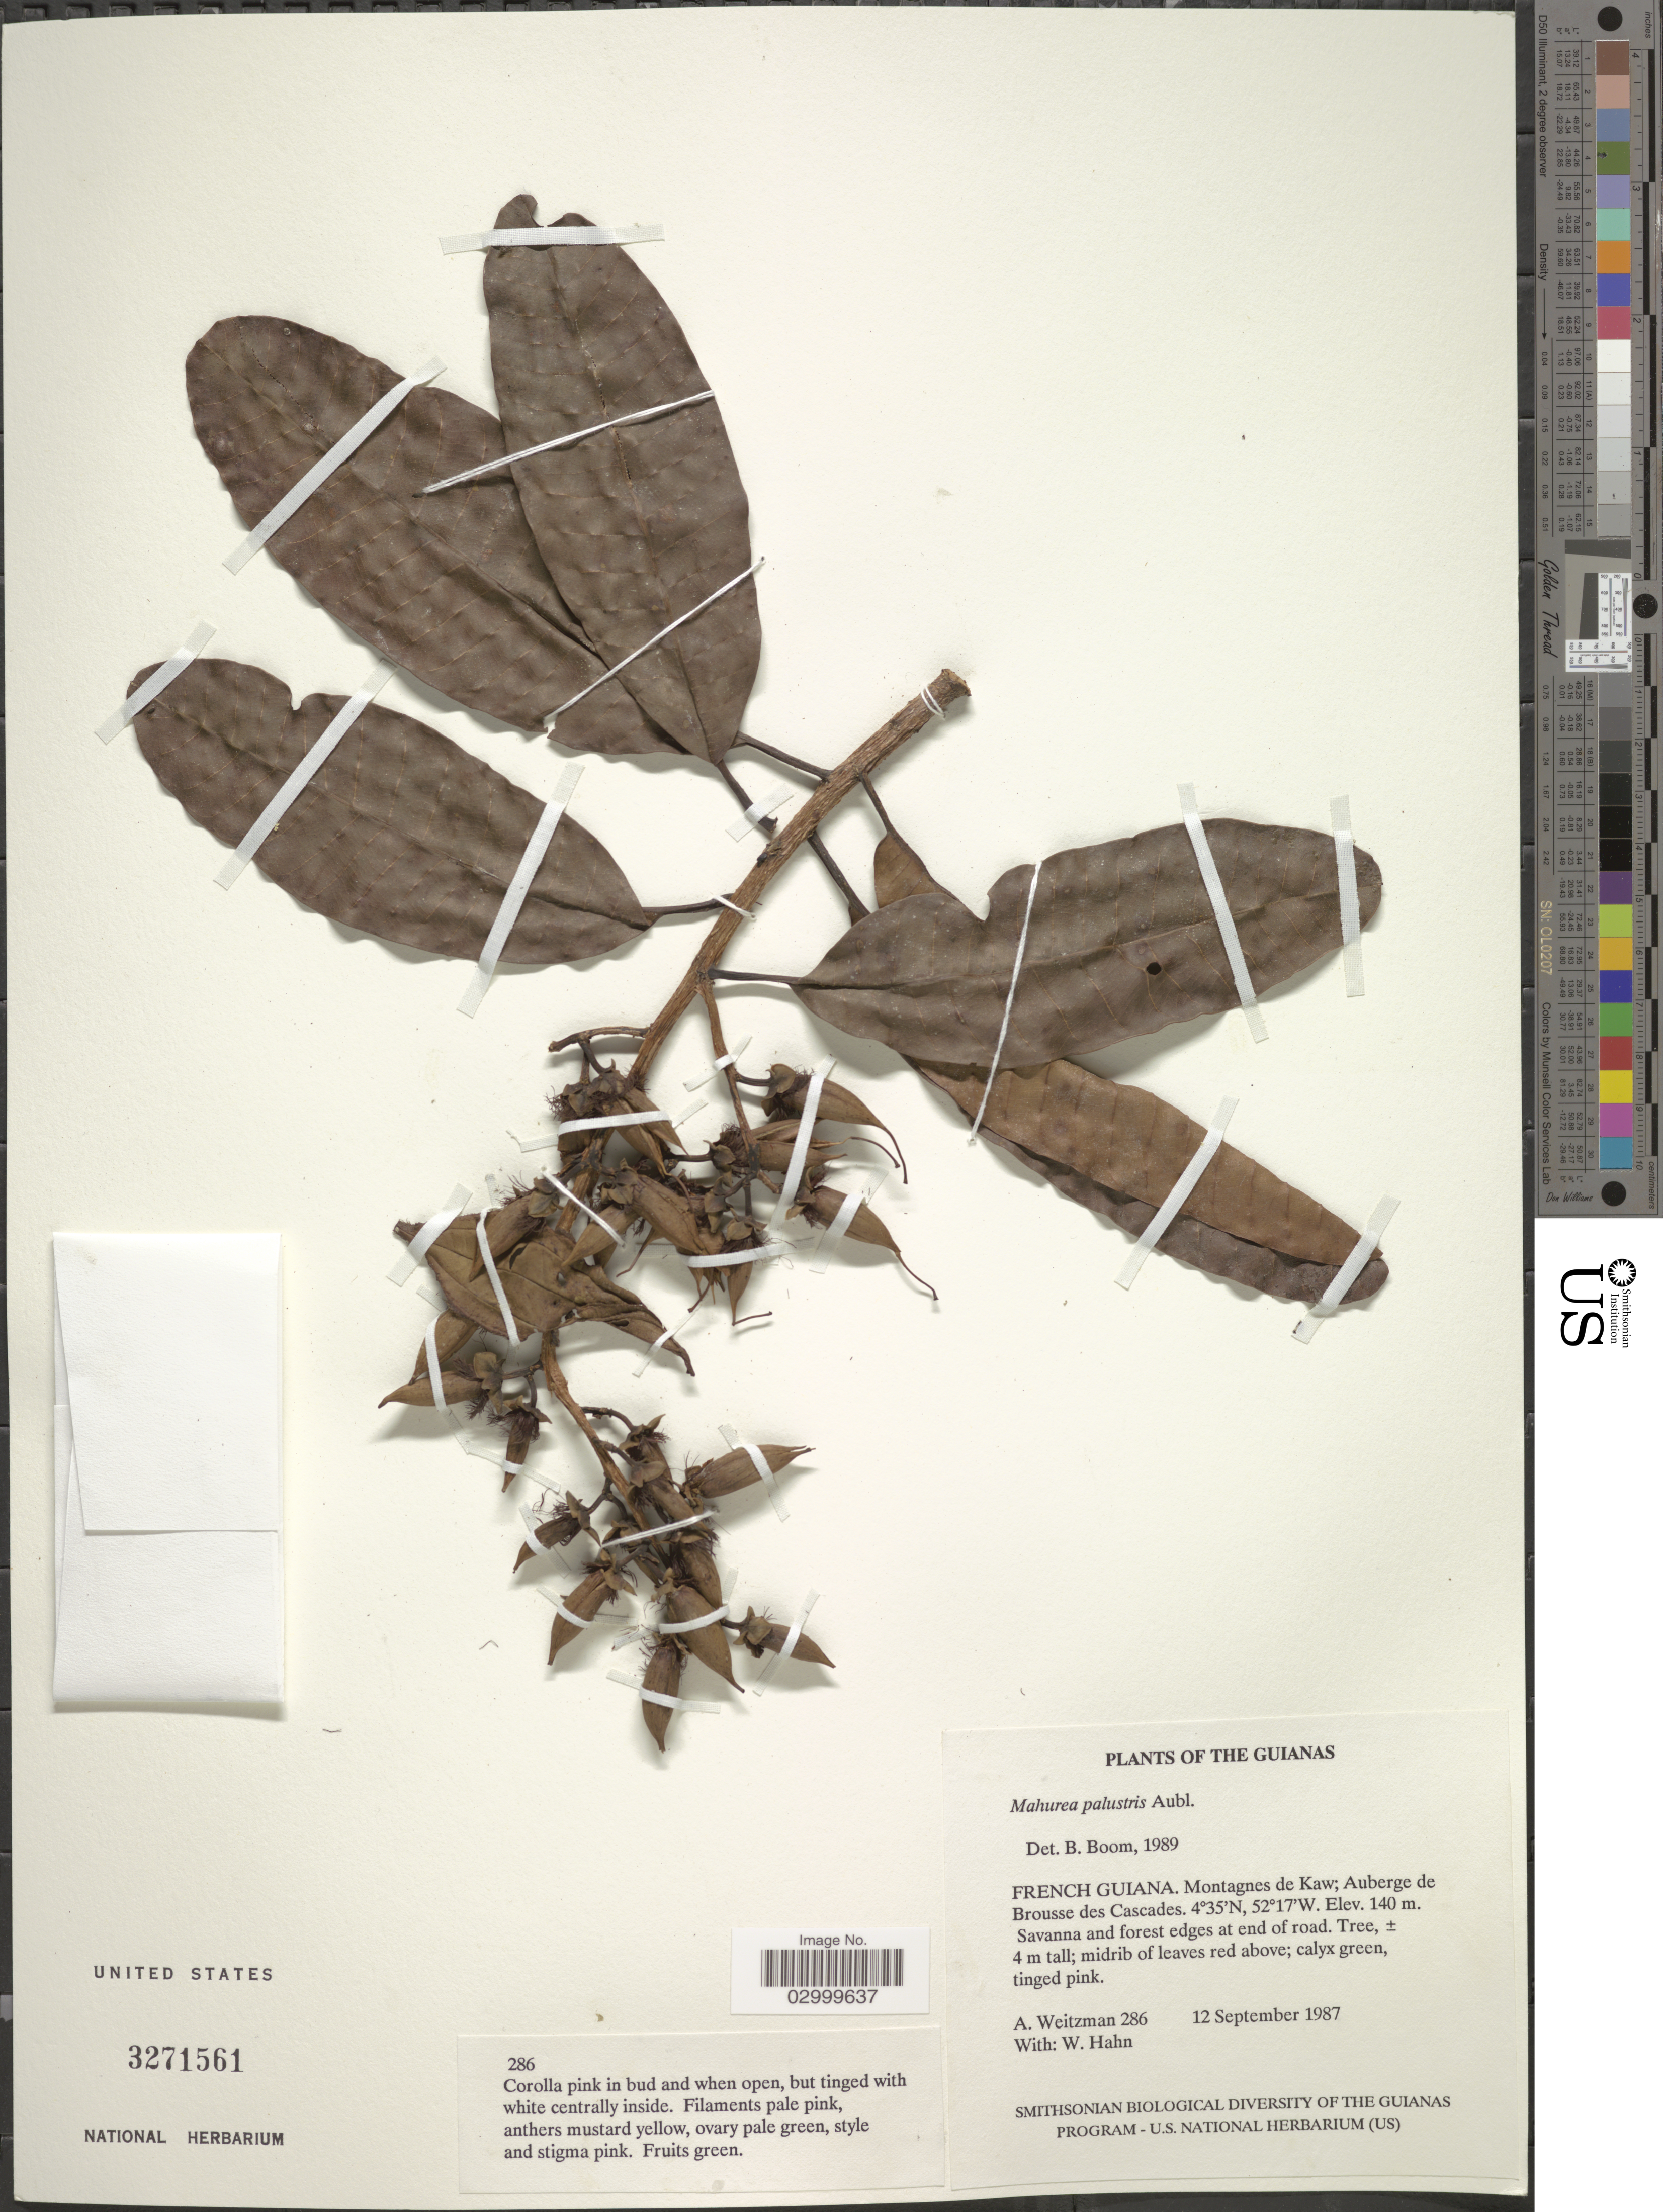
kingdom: Plantae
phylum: Tracheophyta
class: Magnoliopsida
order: Malpighiales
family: Calophyllaceae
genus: Mahurea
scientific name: Mahurea palustris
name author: Aubl.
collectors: A. Weitzman & W. Hahn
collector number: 286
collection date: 1987-09-12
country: French Guiana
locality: Montagnes de Kaw; Auberge de Brousse des Cascades.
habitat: Savanna and forest edge.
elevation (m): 140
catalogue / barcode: US 3271561